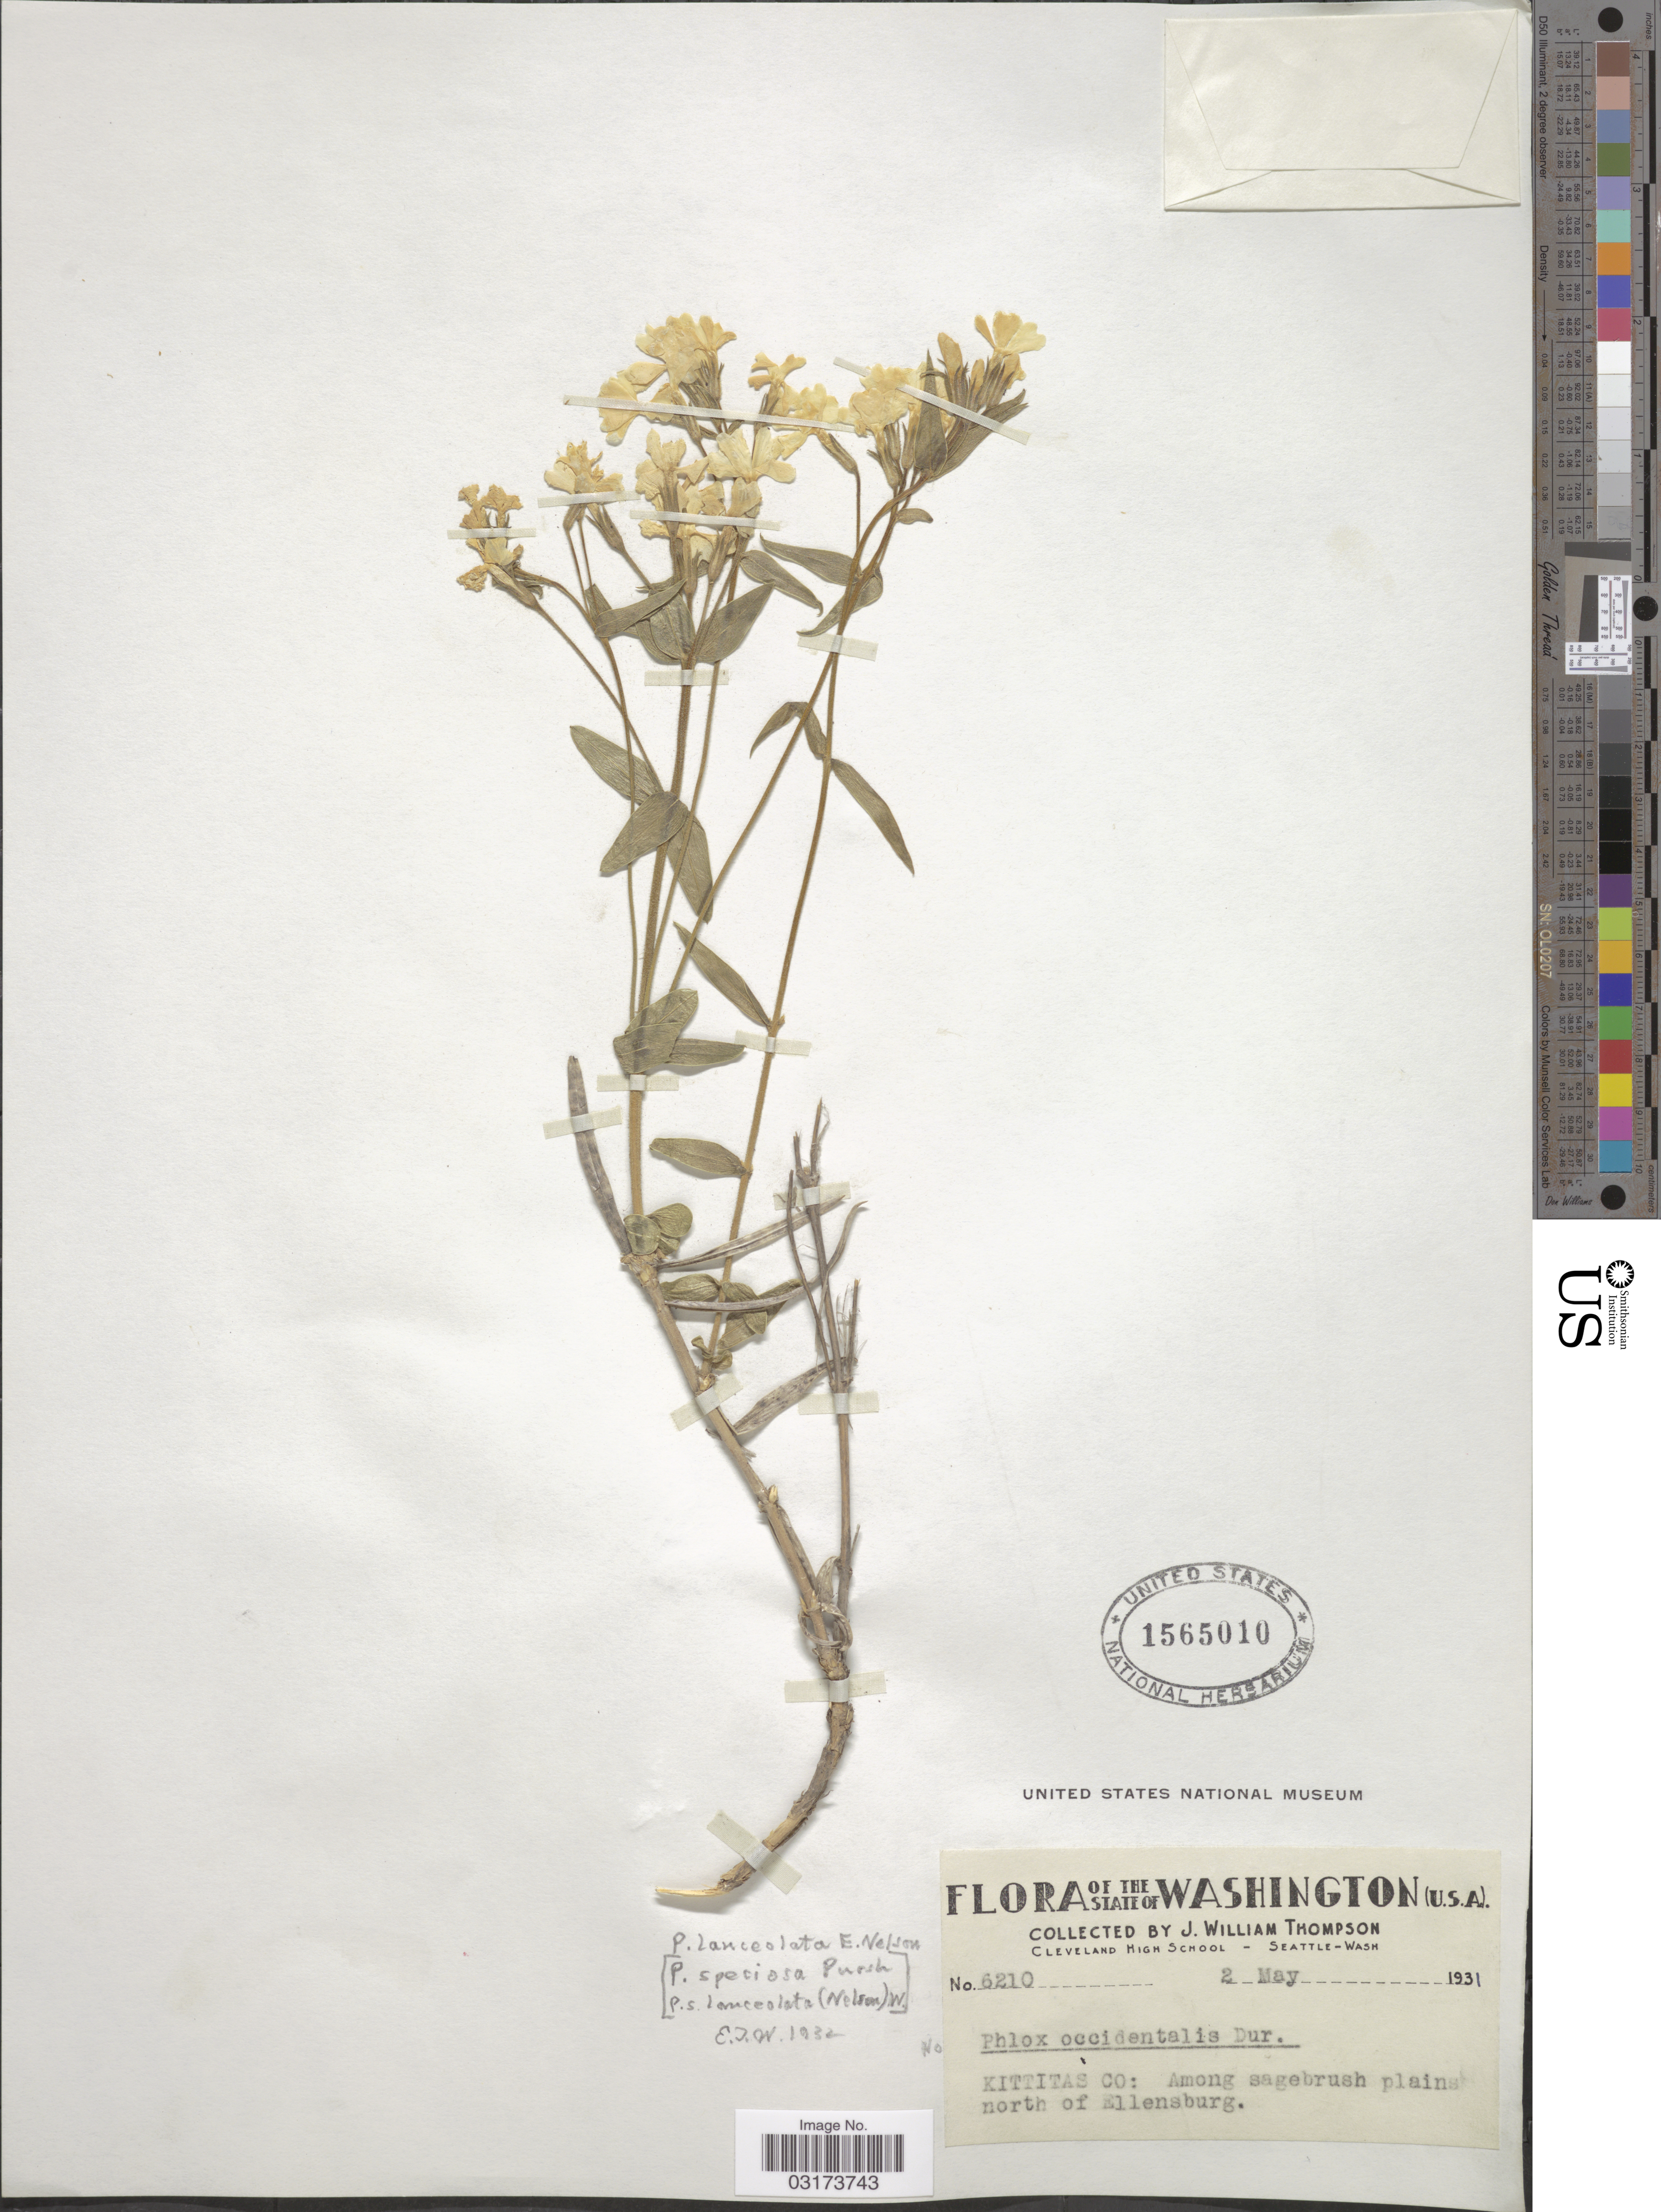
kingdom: Plantae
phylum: Tracheophyta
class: Magnoliopsida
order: Ericales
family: Polemoniaceae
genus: Phlox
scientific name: Phlox speciosa subsp. lanceolata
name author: (E.E. Nelson) Wherry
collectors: J. W. Thompson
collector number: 6210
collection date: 1931-05-02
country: United States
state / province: Washington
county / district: Kittitas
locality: Kittitas Co: north of Ellensburg.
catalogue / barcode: US 1565010